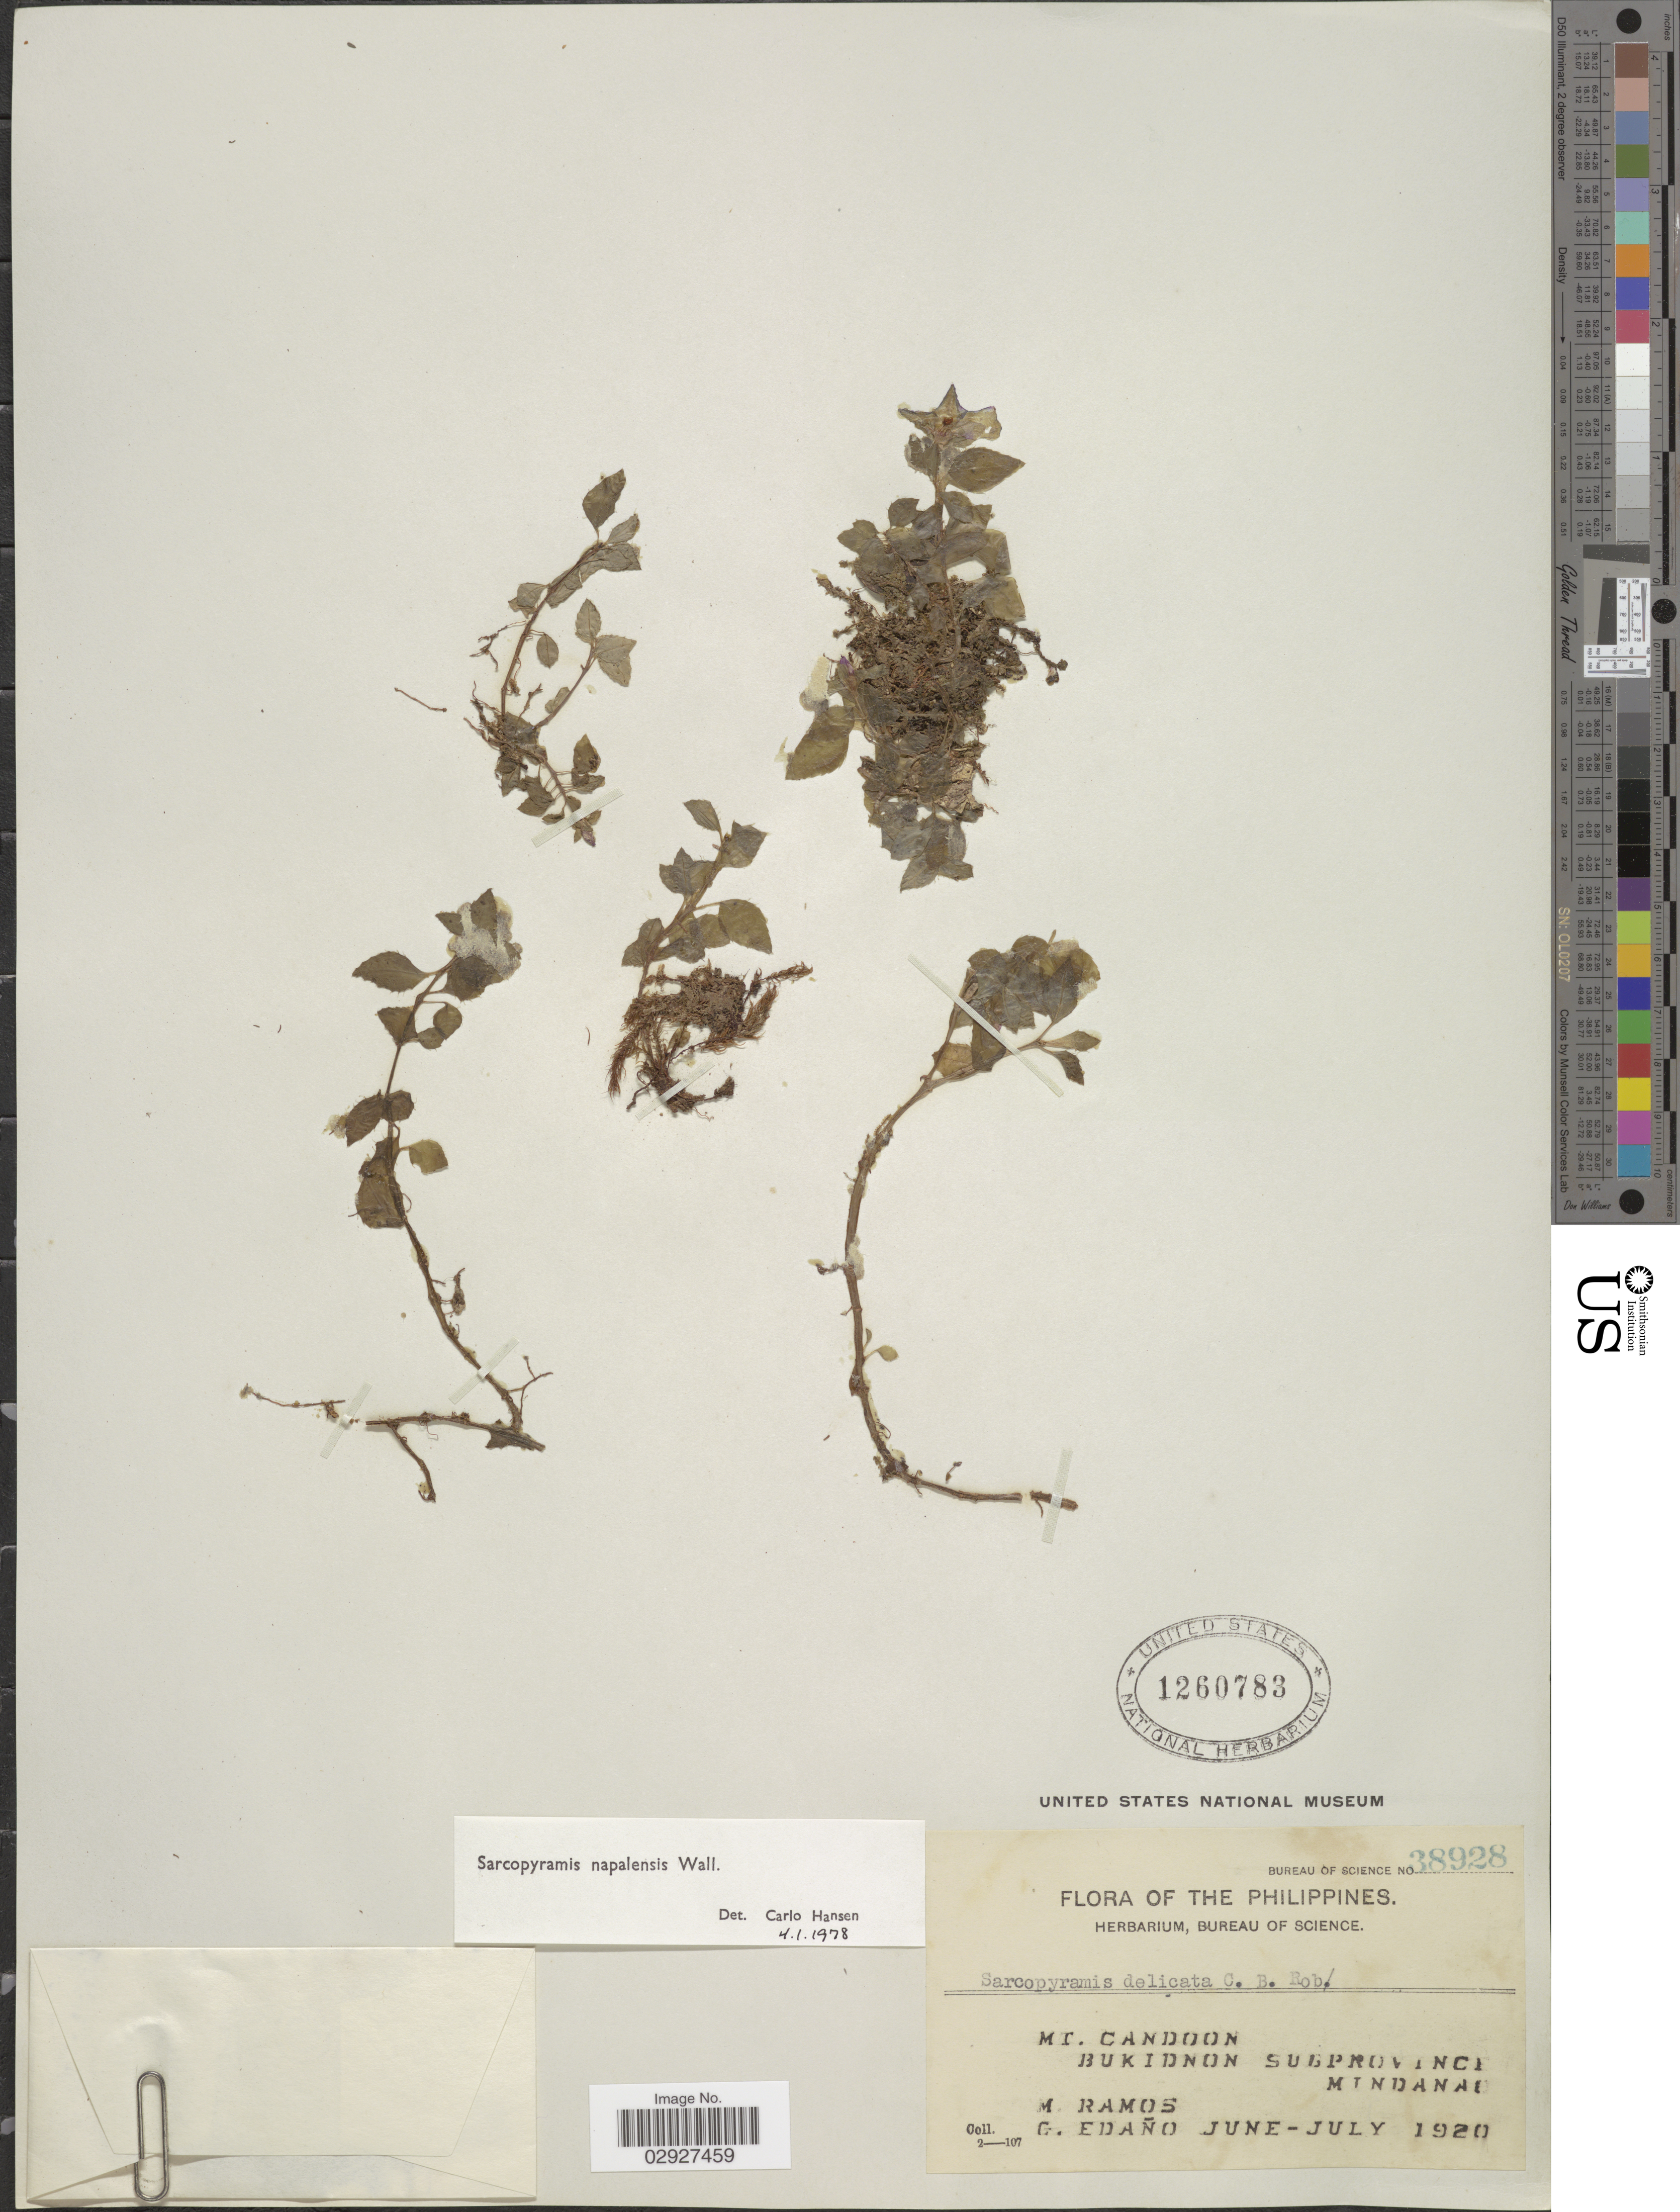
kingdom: Plantae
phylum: Tracheophyta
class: Magnoliopsida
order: Myrtales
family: Melastomataceae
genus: Sarcopyramis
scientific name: Sarcopyramis napalensis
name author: Wall.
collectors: M. Ramos & G. Edaño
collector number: Bureau of Science 38928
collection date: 1920-06/1920-07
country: Philippines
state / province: Northern Mindanao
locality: Mt. Candoon, Bukidnon Subprovince, Mindanao.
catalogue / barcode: US 1260783